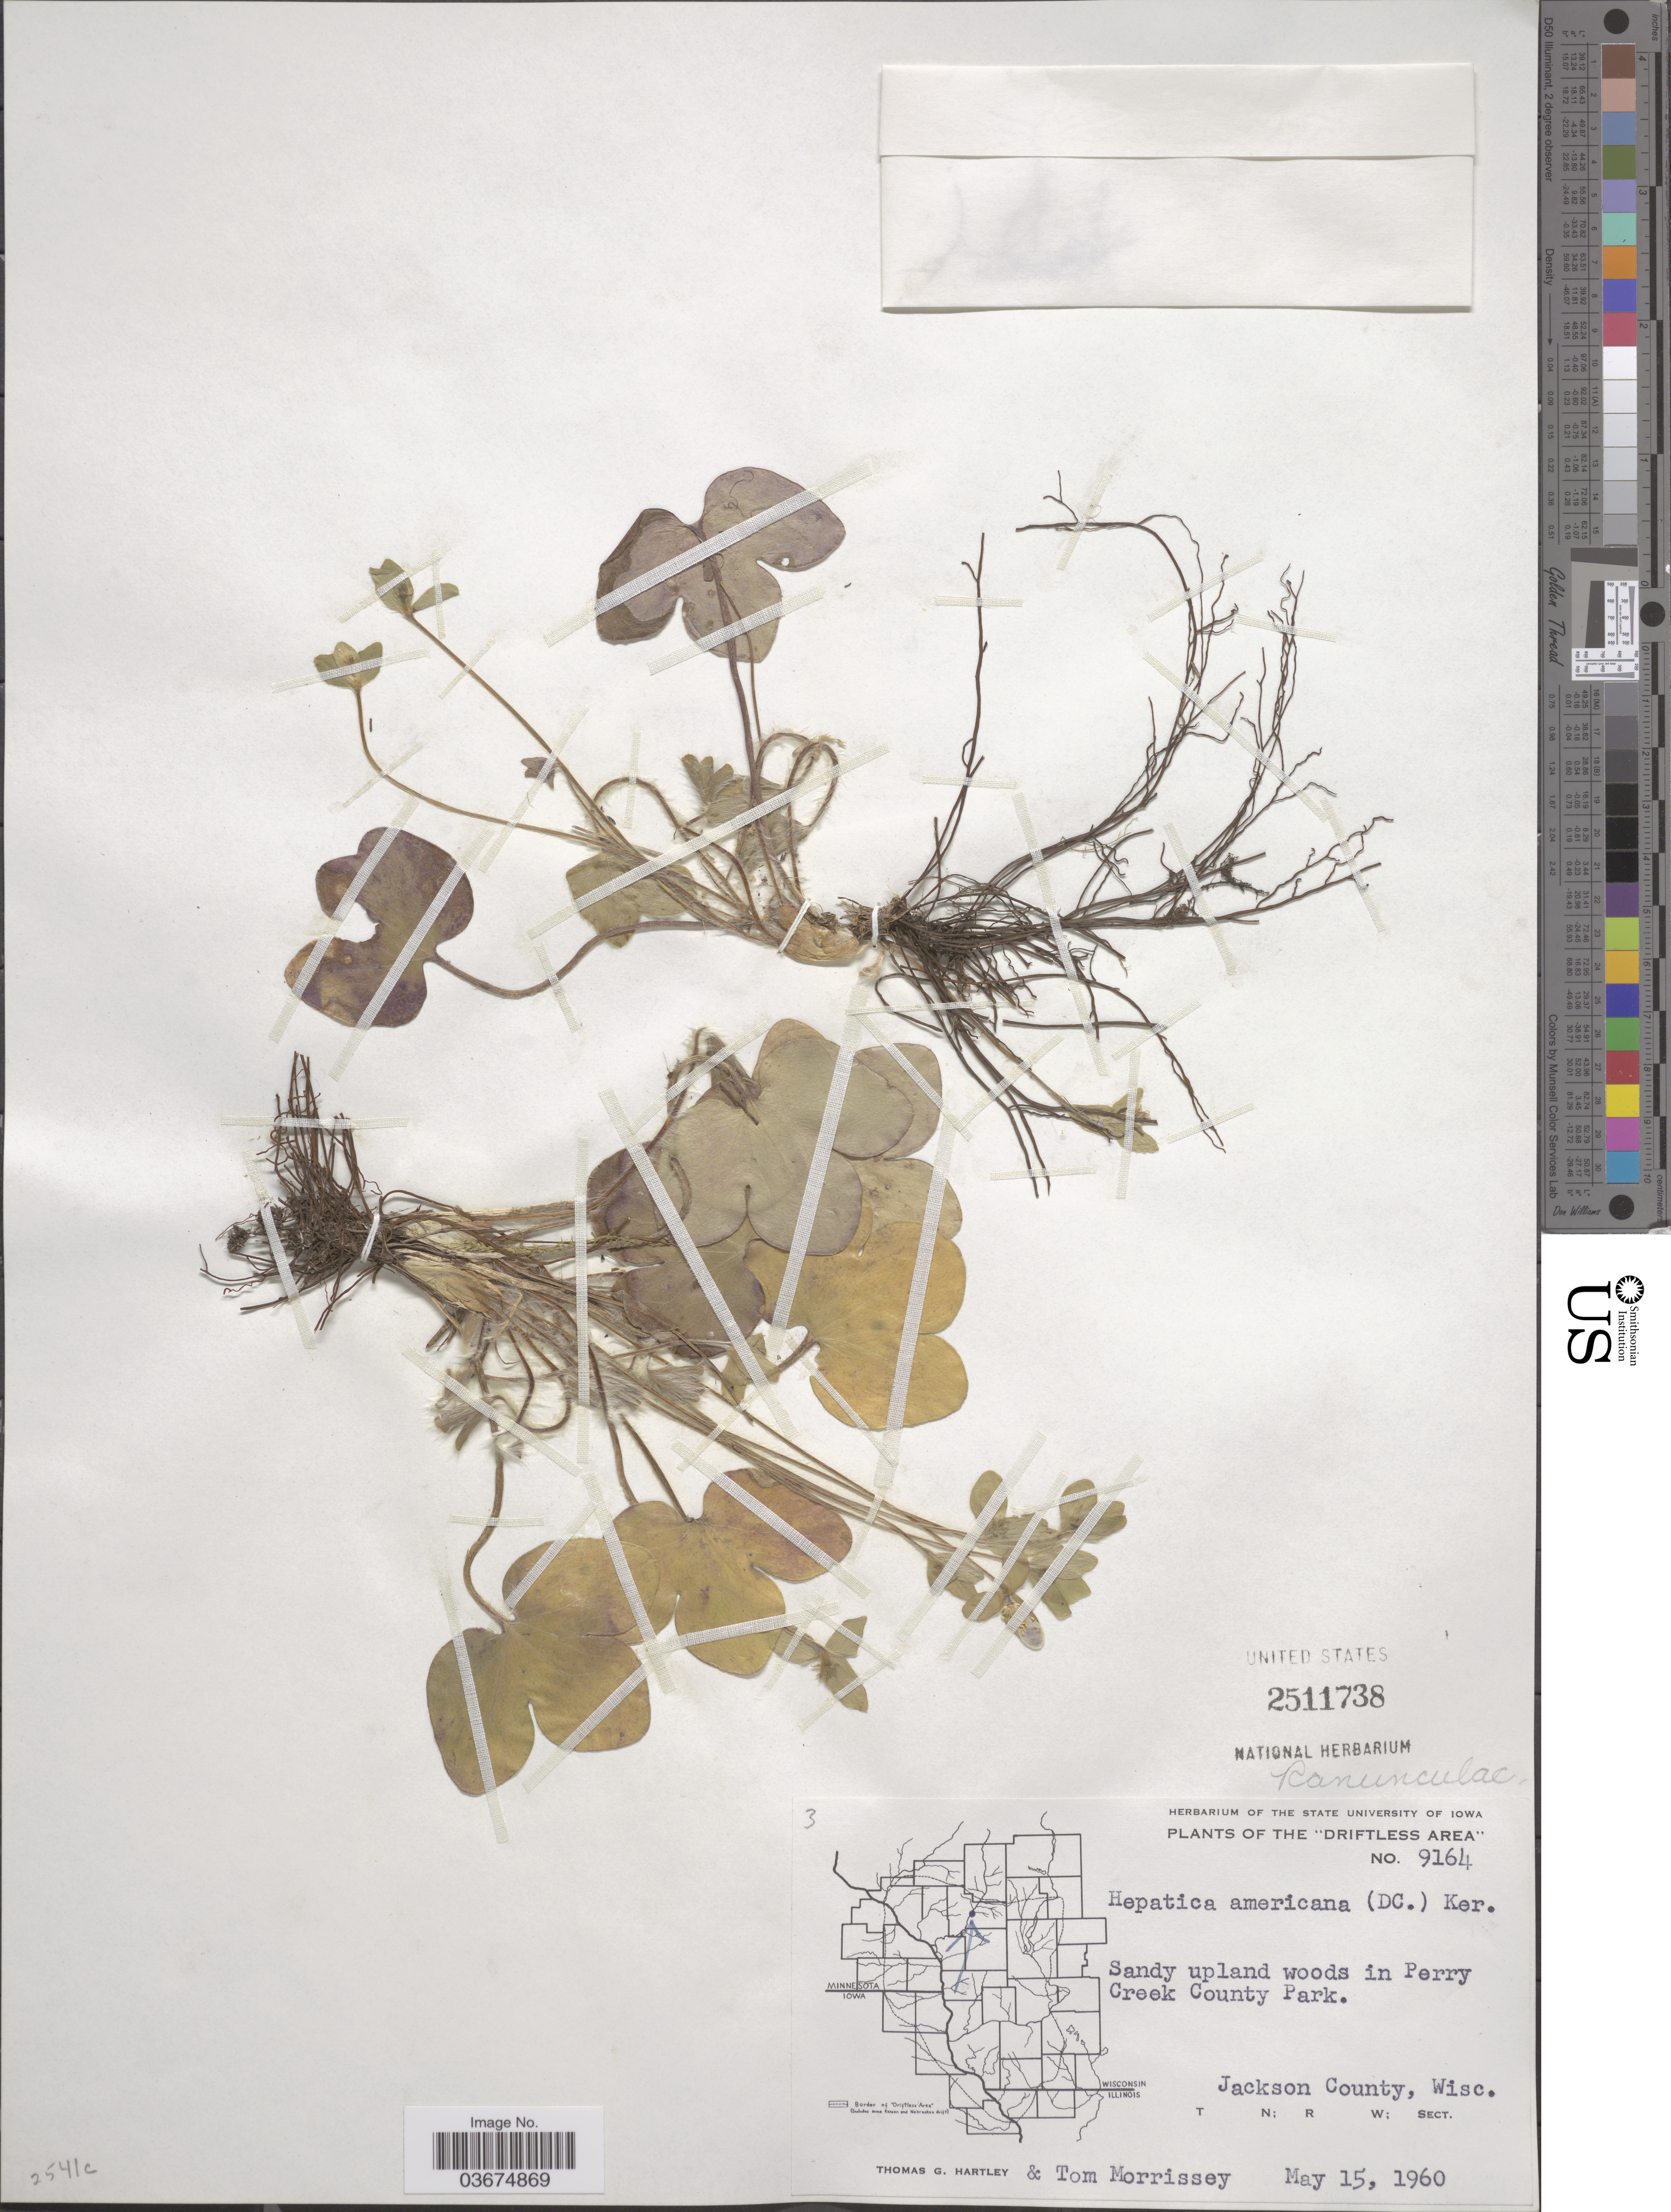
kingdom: Plantae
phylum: Tracheophyta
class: Magnoliopsida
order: Ranunculales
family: Ranunculaceae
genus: Hepatica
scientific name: Hepatica americana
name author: (DC.) Ker Gawl.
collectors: T. G. Hartley & T. Morrissey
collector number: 9164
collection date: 1960-05-15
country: United States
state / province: Wisconsin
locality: The "Driftless" Area. In Perry Creek County Park. Jackson County.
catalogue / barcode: US 2511738